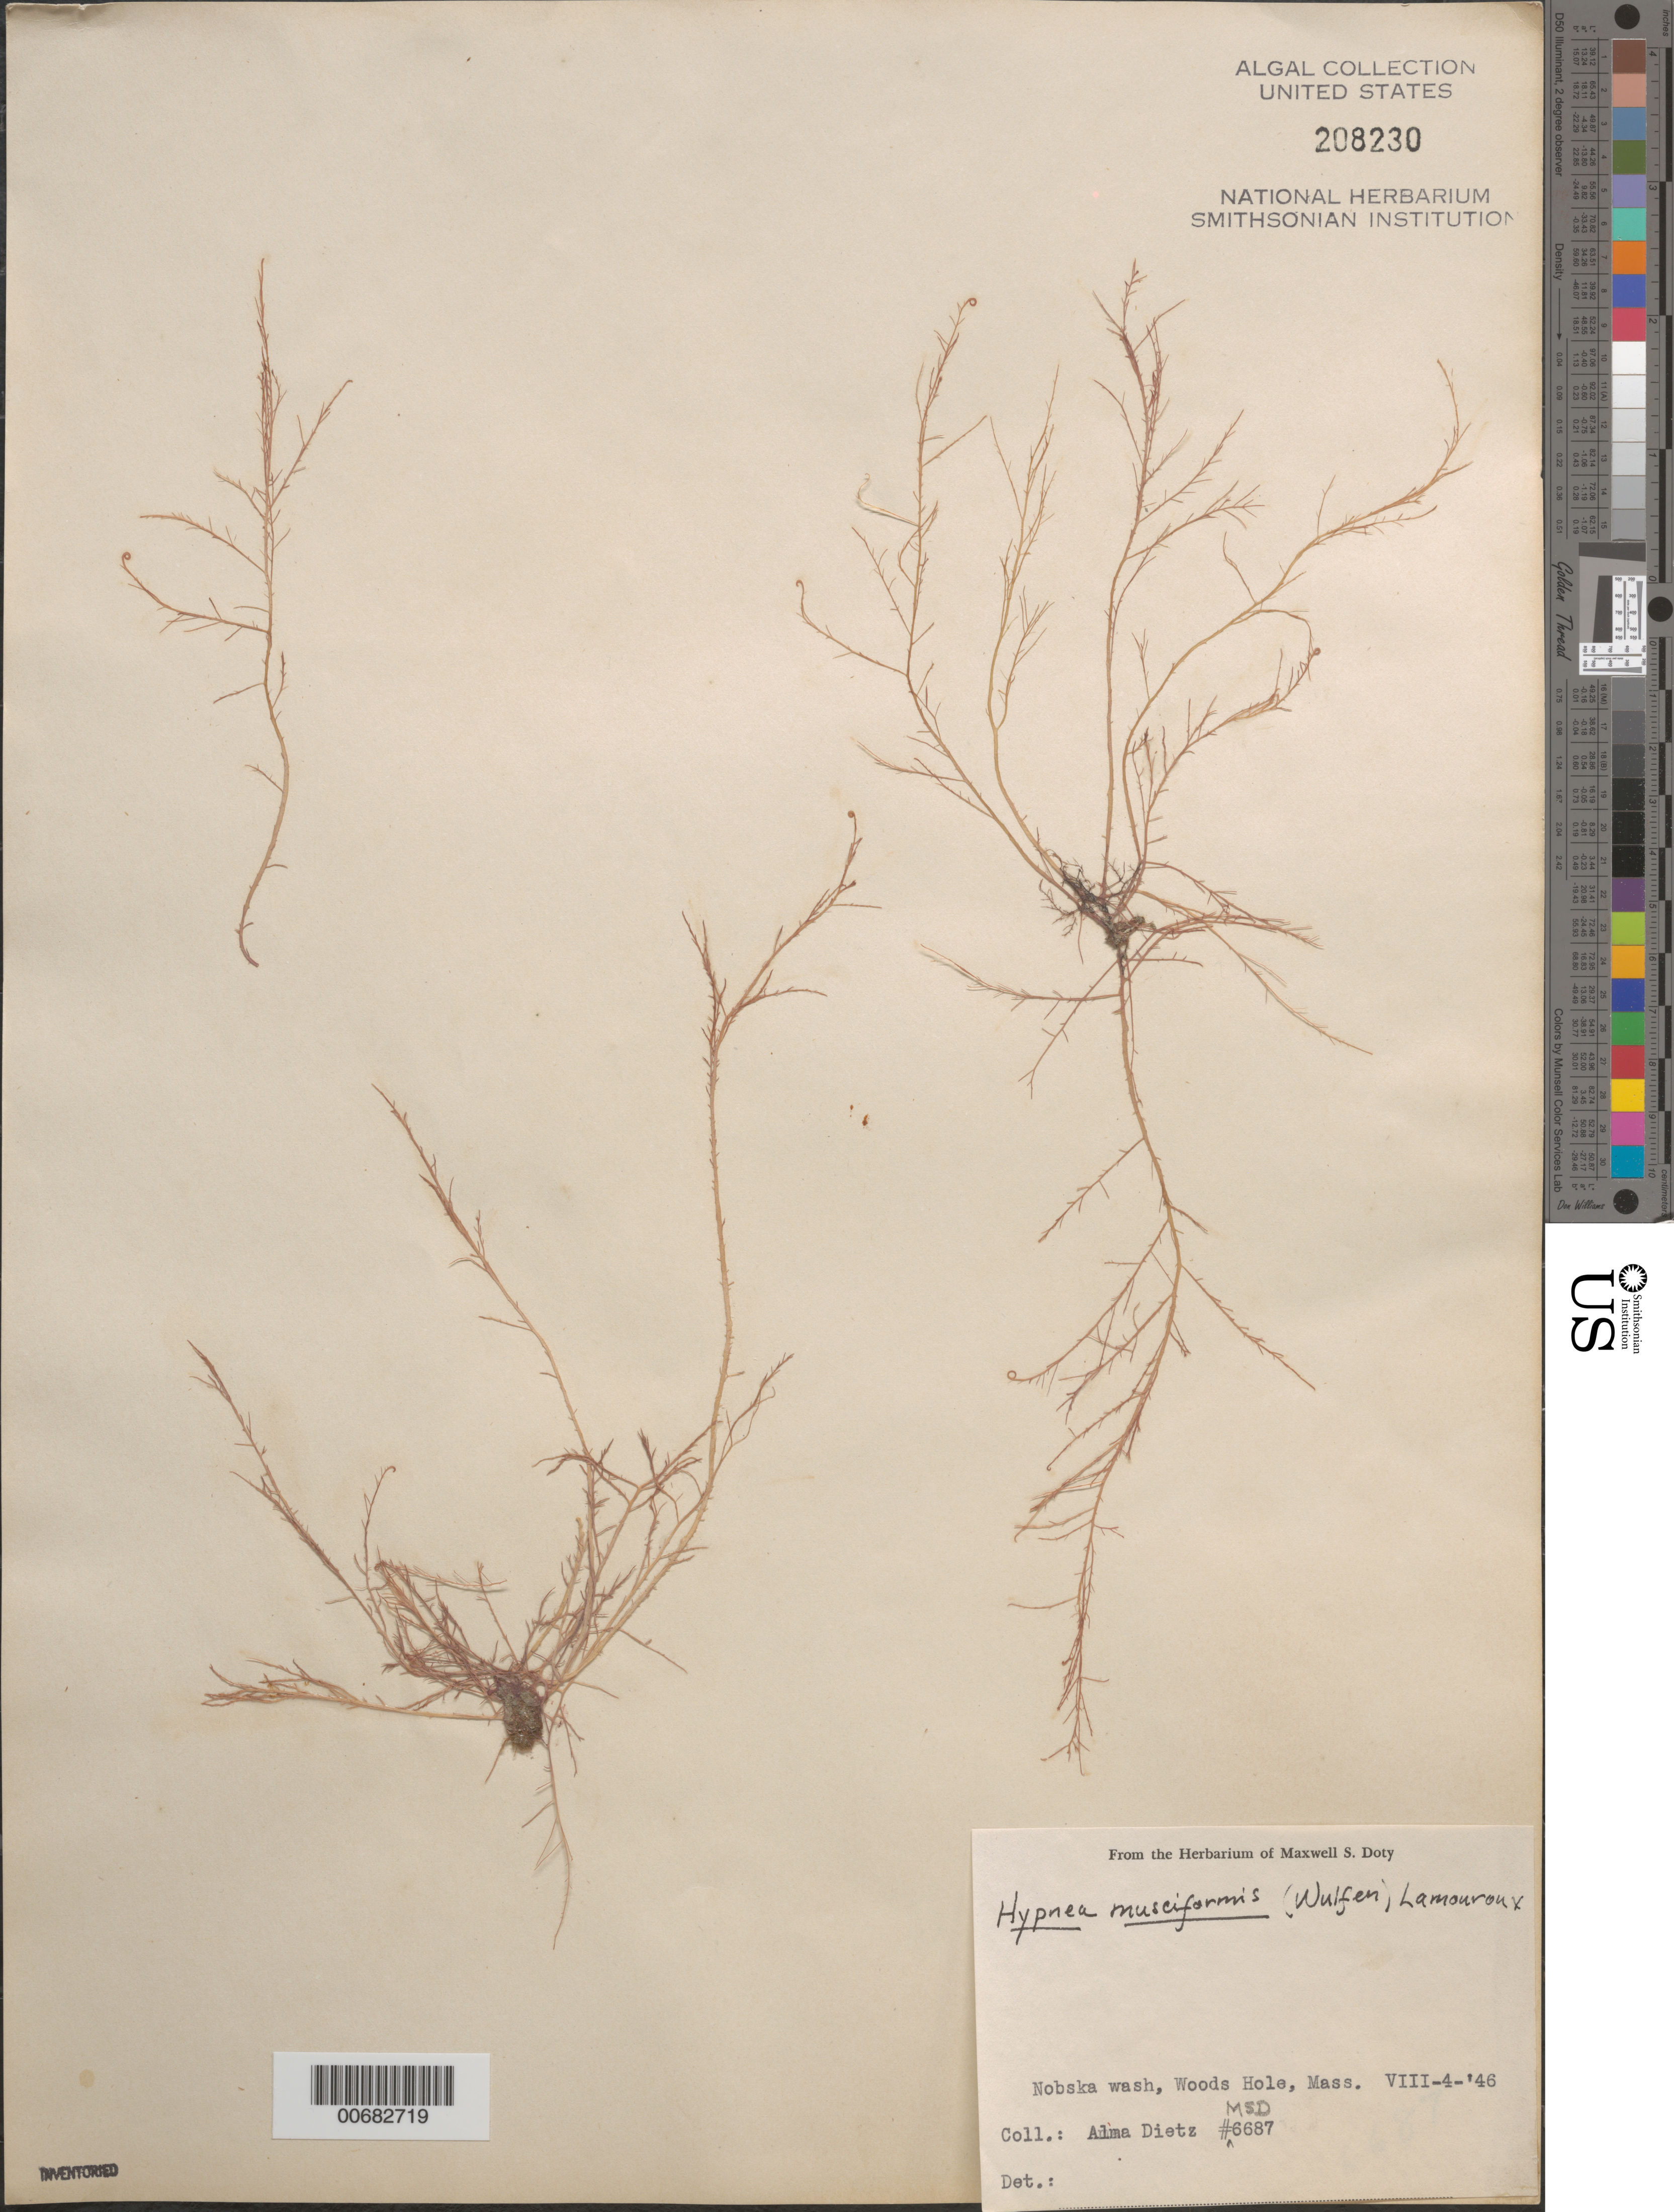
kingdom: Plantae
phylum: Rhodophyta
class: Florideophyceae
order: Gigartinales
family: Cystocloniaceae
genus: Hypnea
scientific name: Hypnea musciformis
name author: (Wulfen) J.V.Lamouroux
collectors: A. Dietz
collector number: MSD 6687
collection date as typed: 04 Aug 1946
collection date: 1946-08-04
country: United States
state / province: Massachusetts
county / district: Barnstable County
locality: Woods Hole, Nobska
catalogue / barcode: US 208230